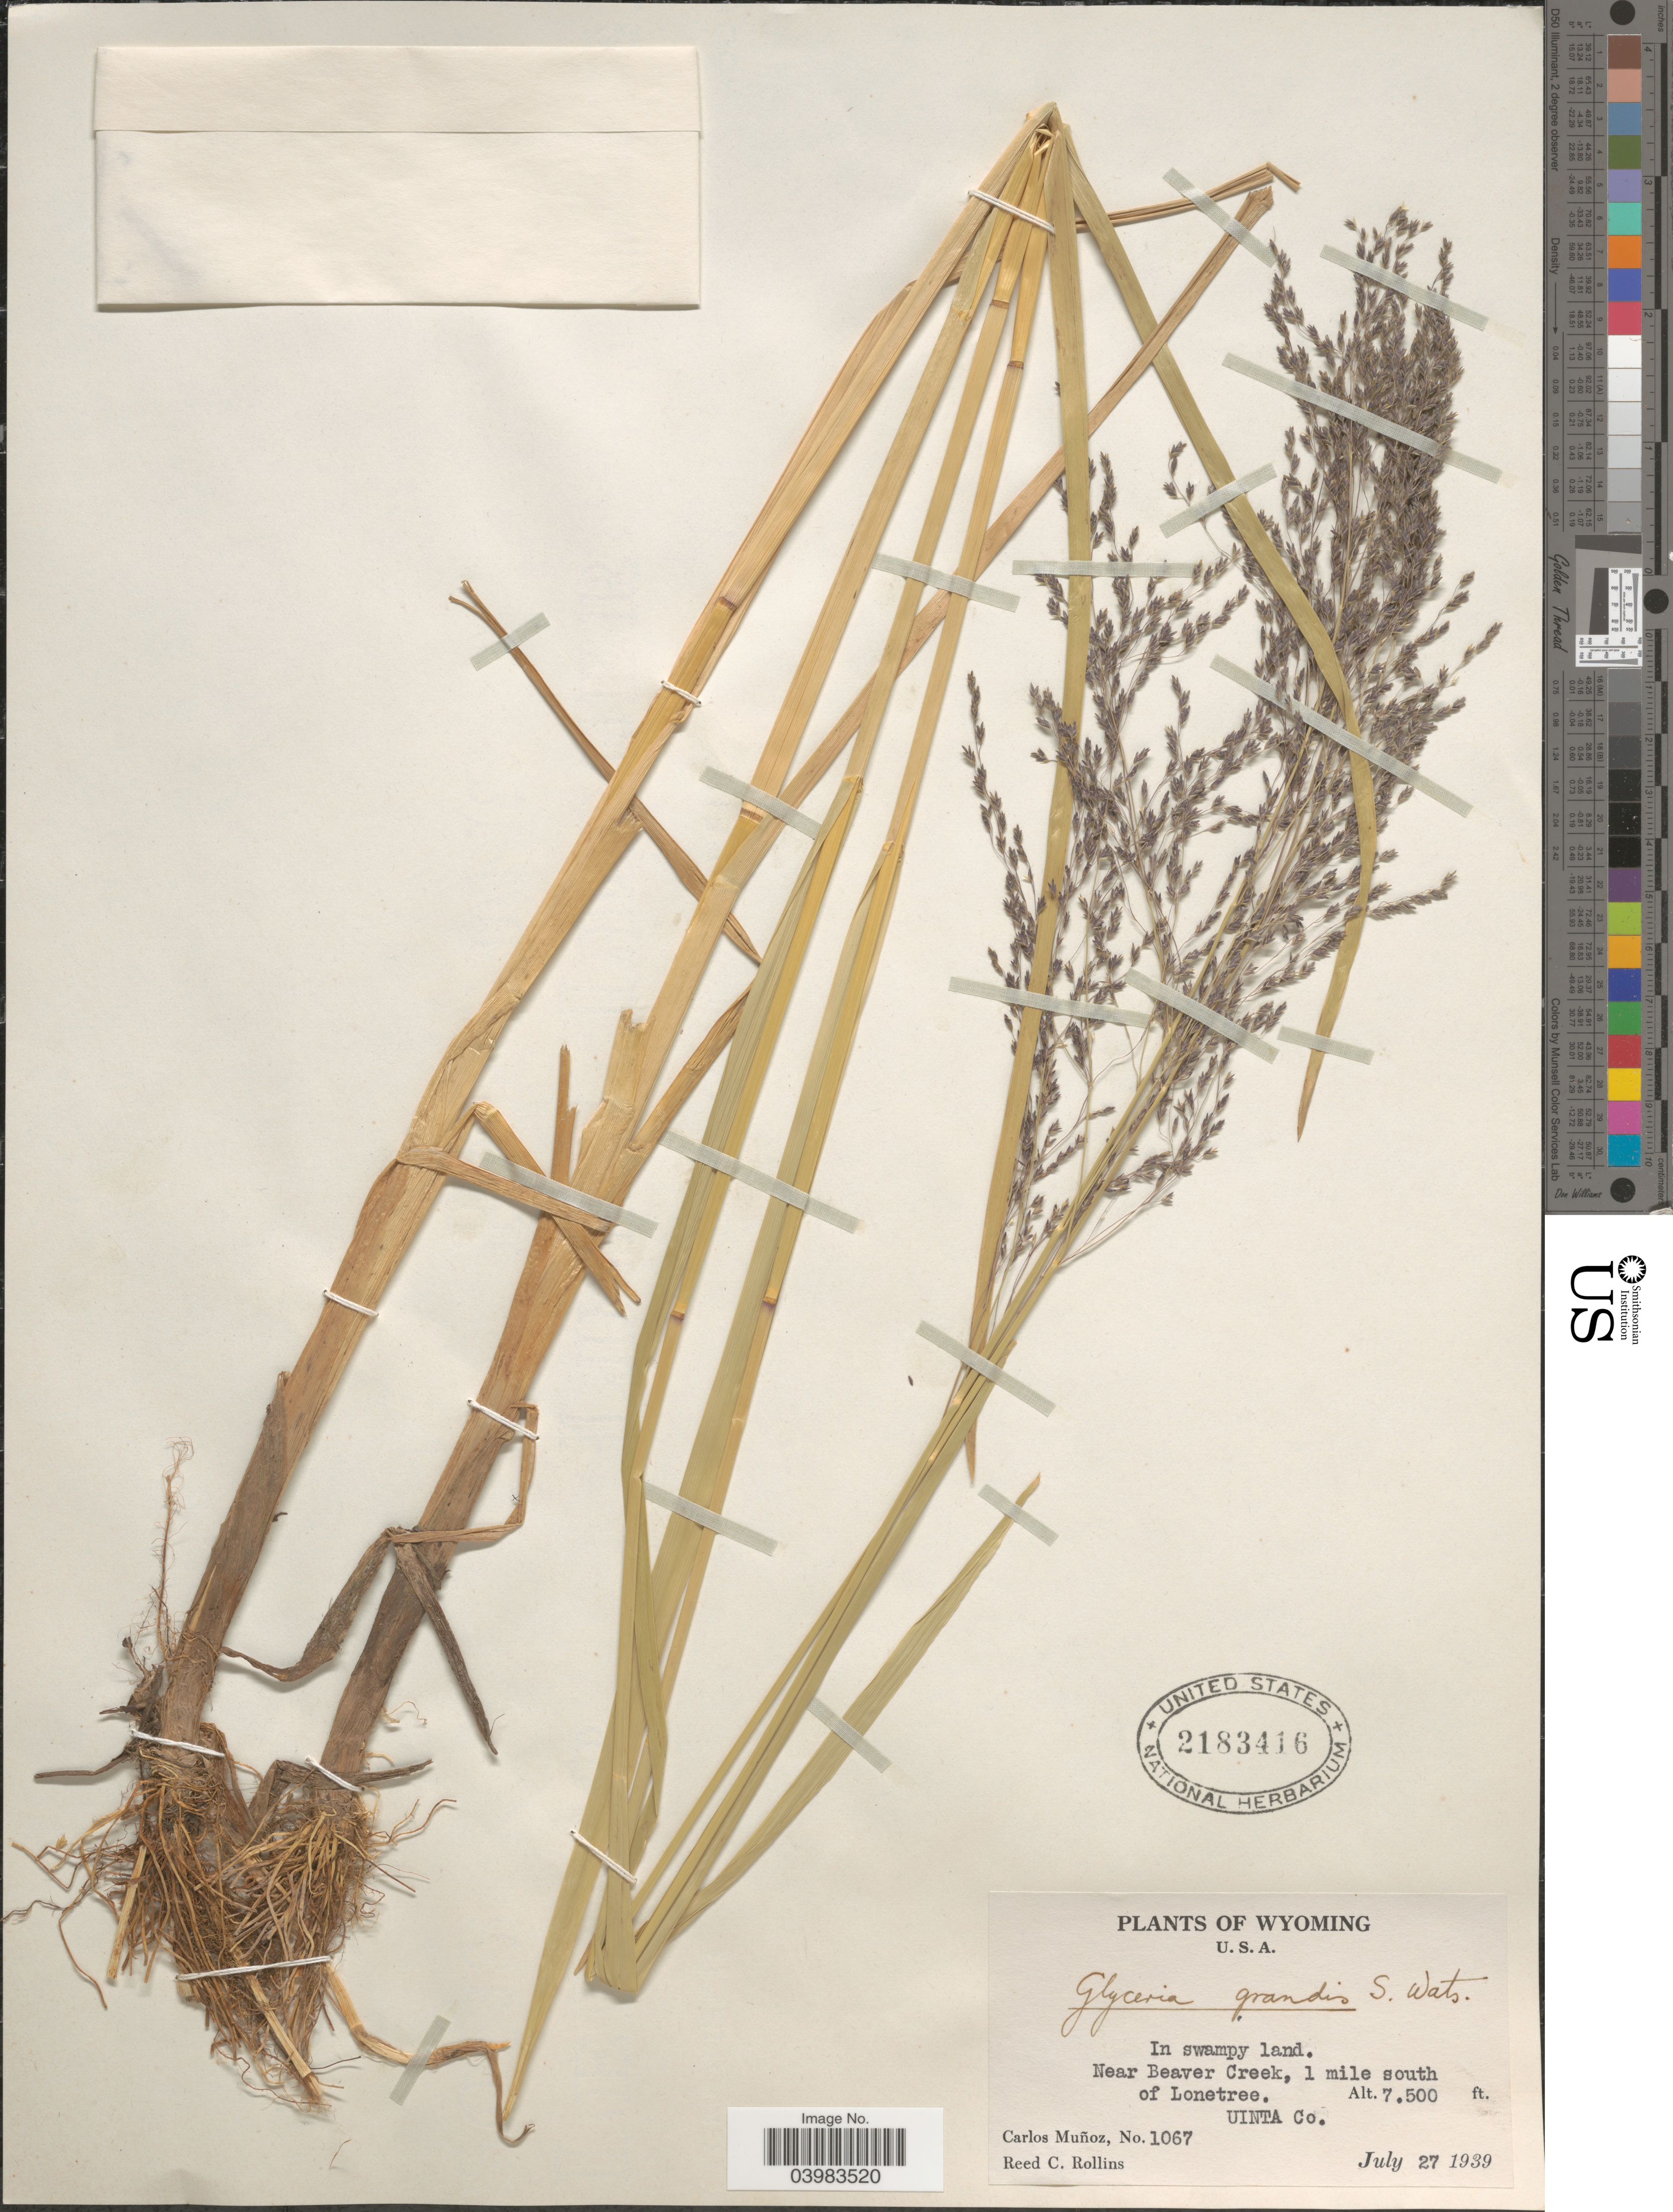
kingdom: Plantae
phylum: Tracheophyta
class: Liliopsida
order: Poales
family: Poaceae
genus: Glyceria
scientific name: Glyceria grandis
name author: S. Watson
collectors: R. C. Rollins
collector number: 1067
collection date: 1939-07-27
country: United States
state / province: Wyoming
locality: In swampy land. Near Beaver Creek, 1 mile south of Lonetree. Uinta Co.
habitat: in swampy land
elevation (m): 2286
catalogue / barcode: US 2183416